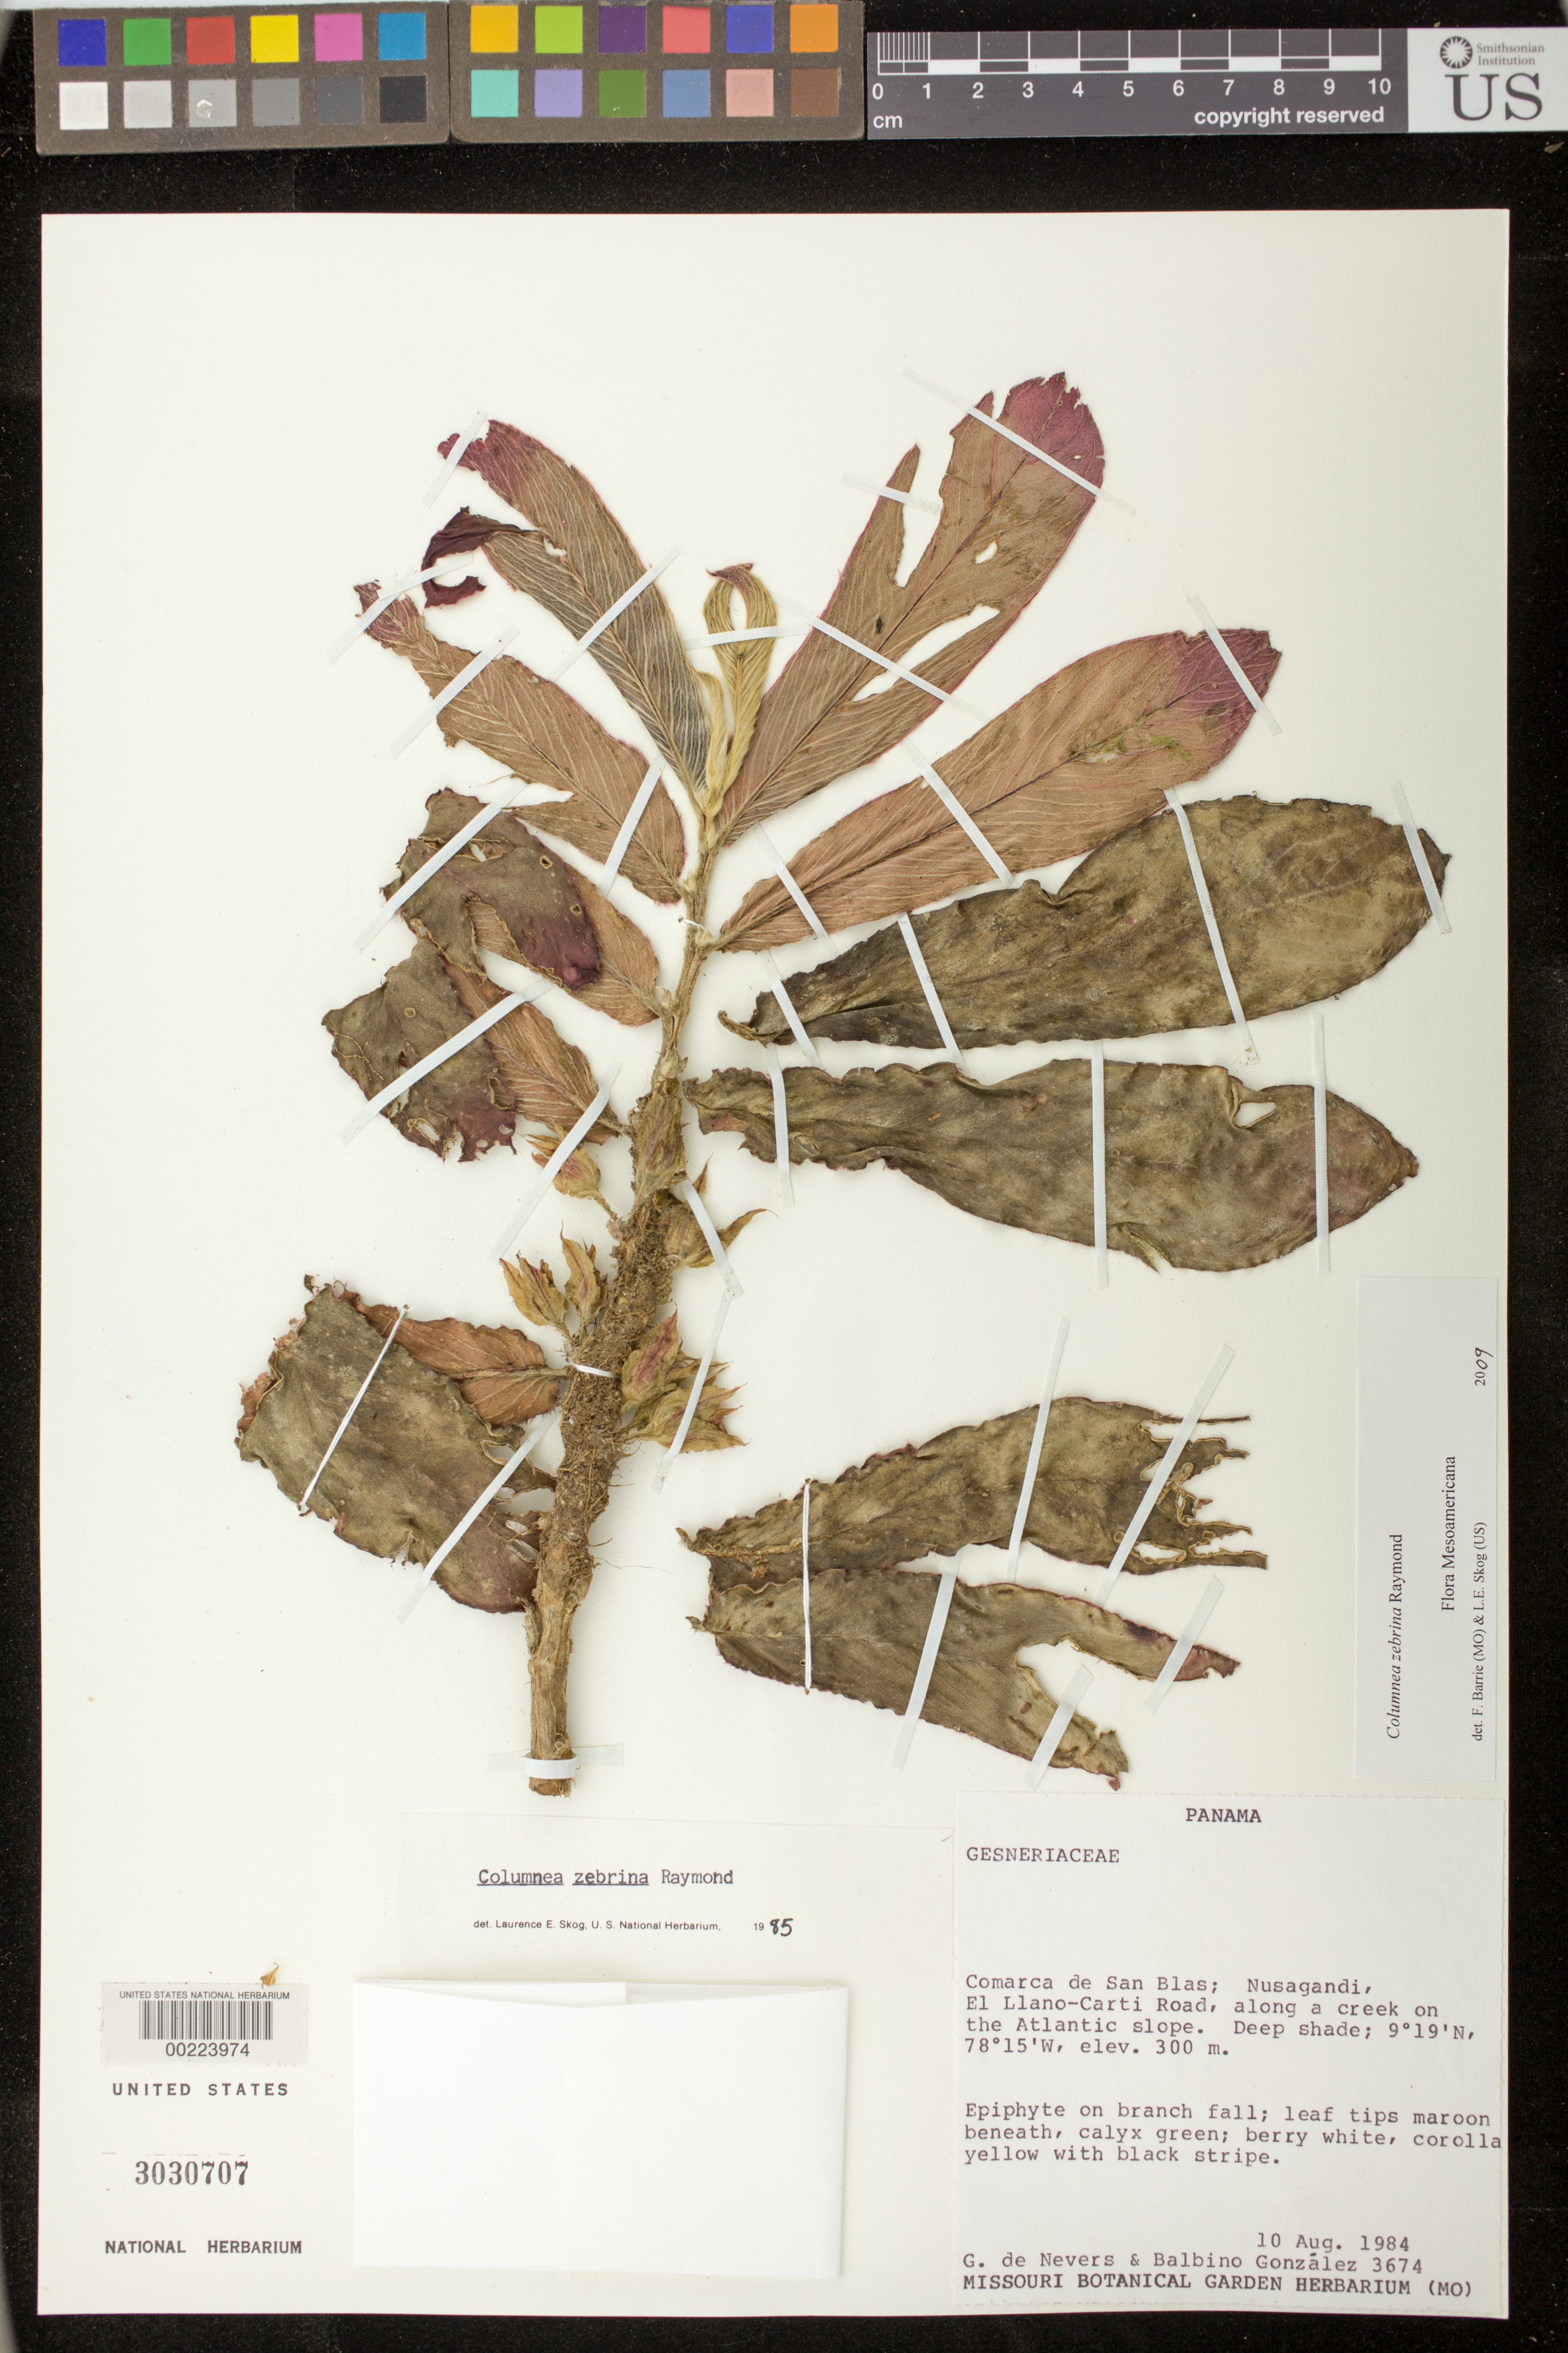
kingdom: Plantae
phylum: Tracheophyta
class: Magnoliopsida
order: Lamiales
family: Gesneriaceae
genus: Columnea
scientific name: Columnea zebrina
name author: Raymond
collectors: G. C. de Nevers & B. González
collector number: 3674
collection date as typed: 10 Aug 1984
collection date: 1984-08-10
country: Panama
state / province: Kuna Yala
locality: Comarca de San Blas, Nusagandi, El Llano-Carti road, along a creek on the Atlantic slope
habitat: Deep shade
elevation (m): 300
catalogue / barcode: US 3030707